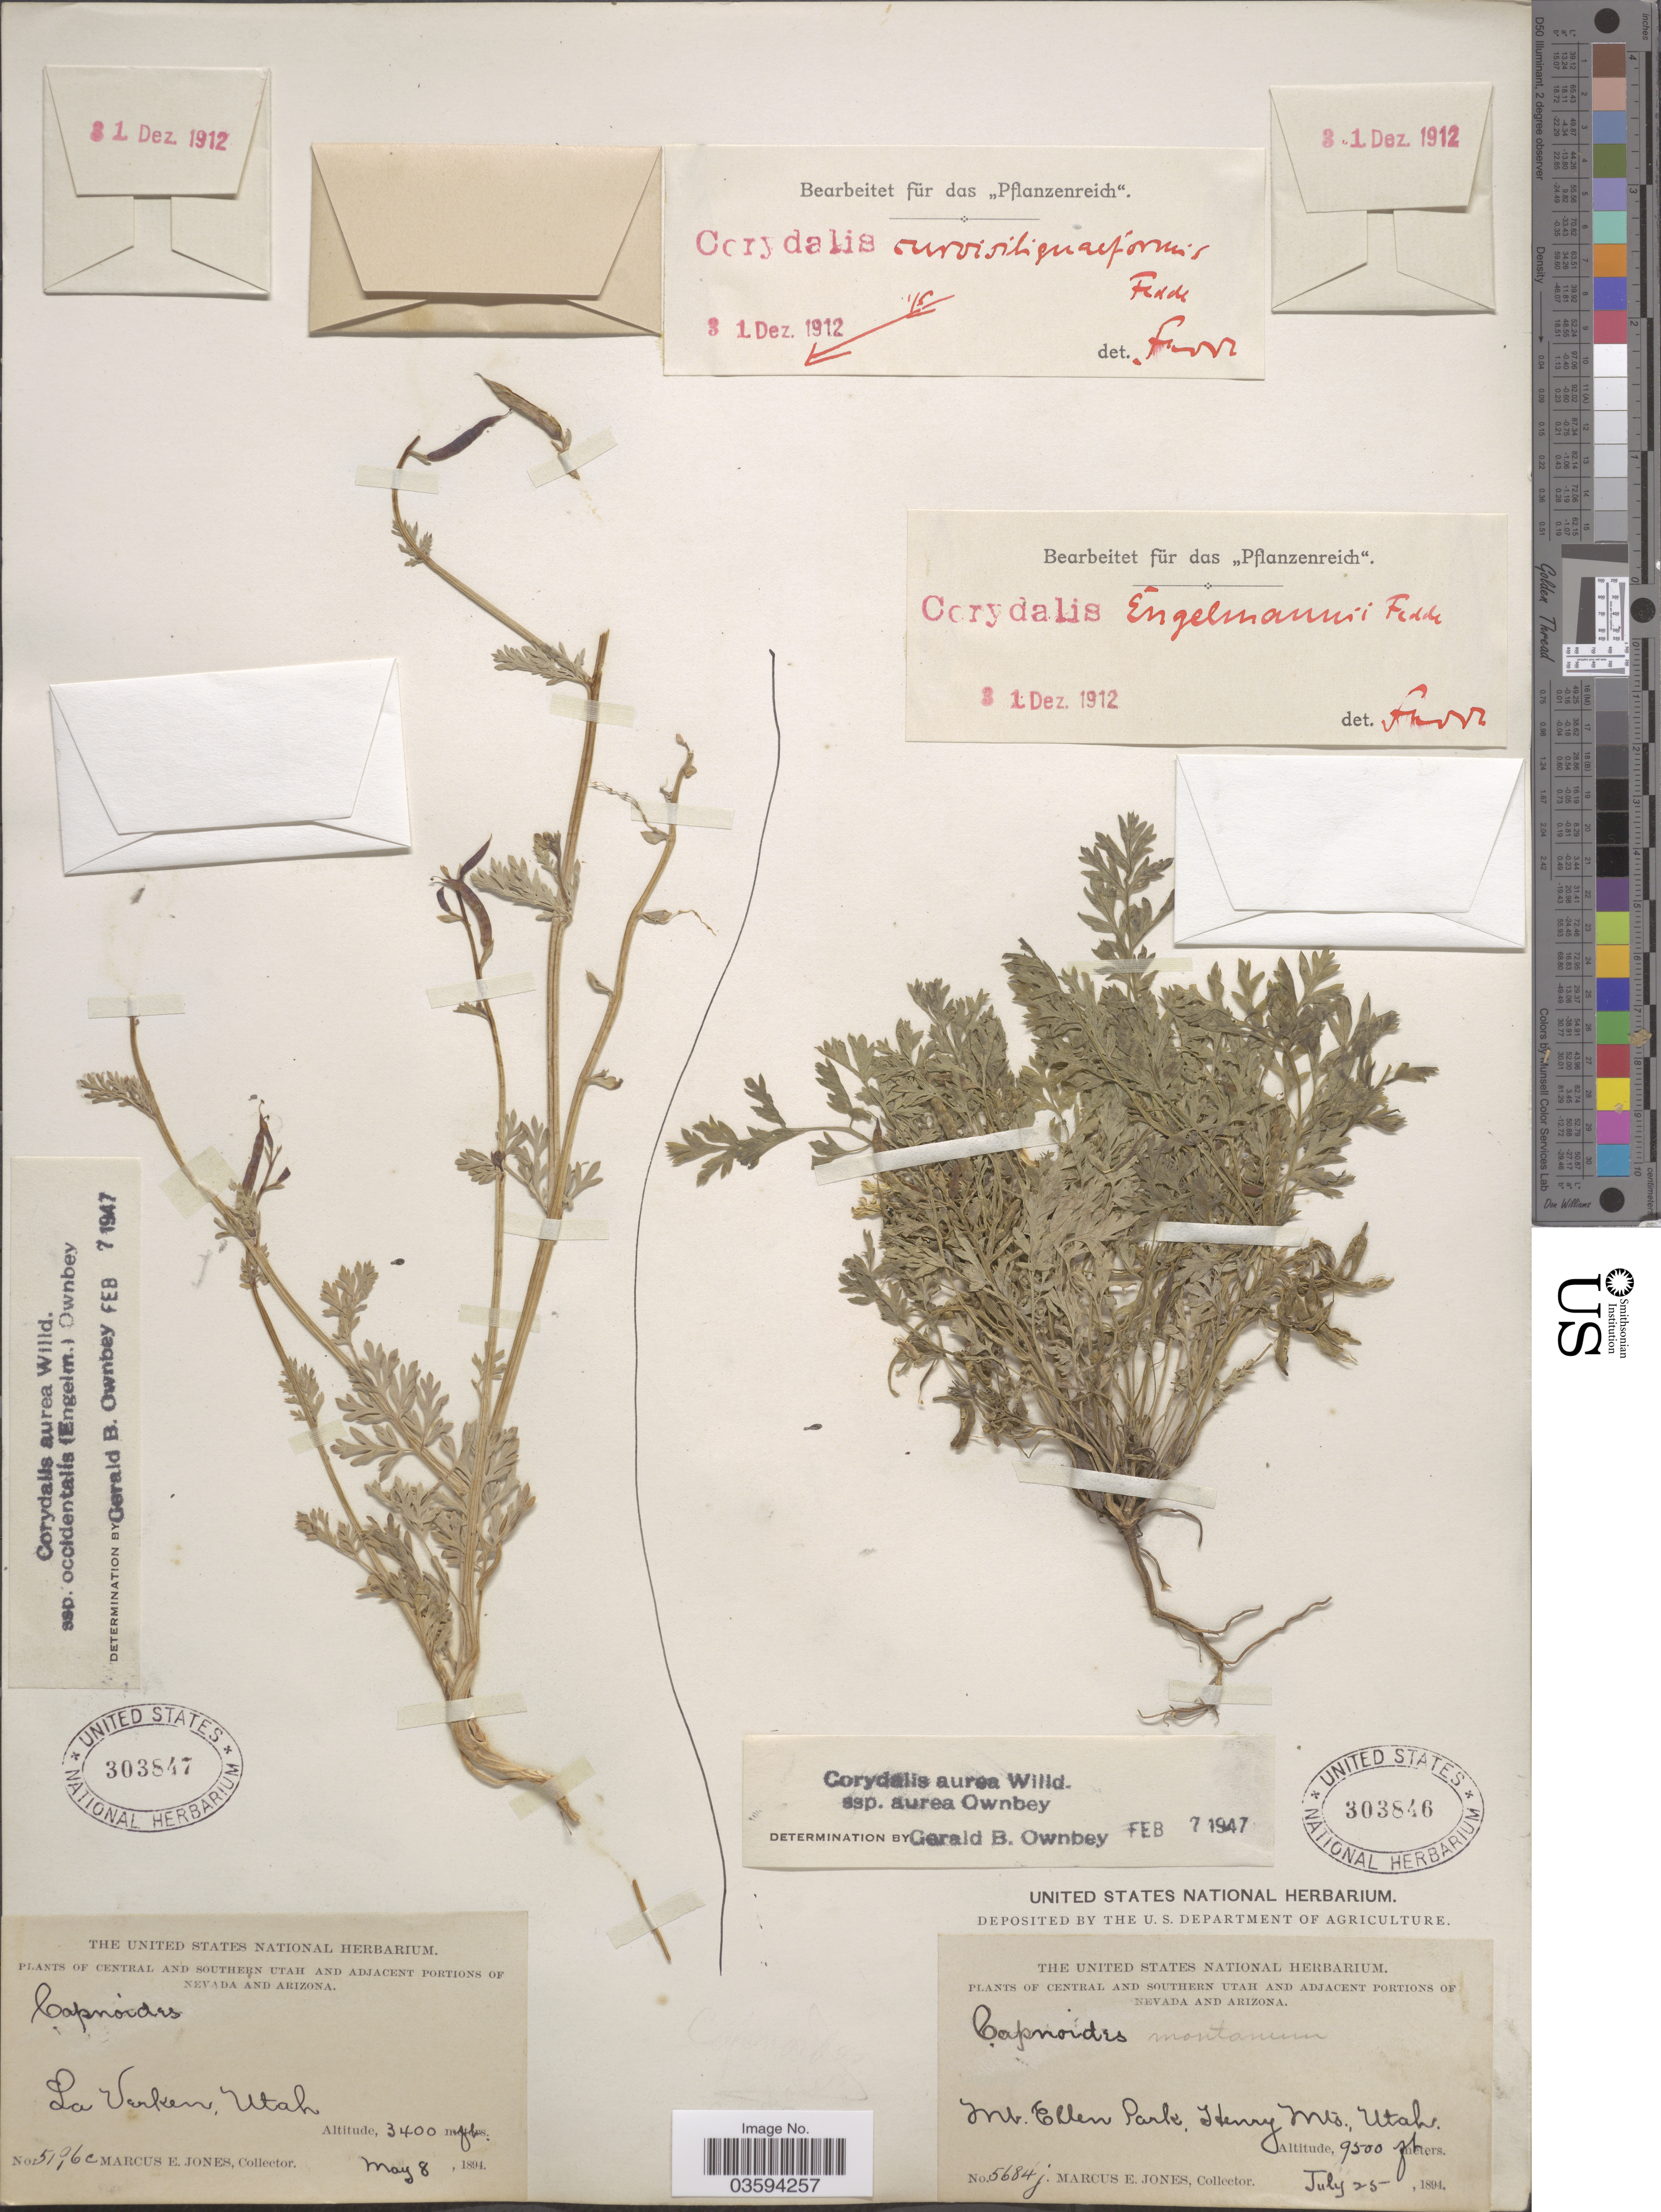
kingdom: Plantae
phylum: Tracheophyta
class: Magnoliopsida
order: Ranunculales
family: Papaveraceae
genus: Corydalis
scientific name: Corydalis aurea subsp. occidentalis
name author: Willd.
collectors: M. E. Jones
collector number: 5196c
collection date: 1894-05-08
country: United States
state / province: Utah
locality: Central and Southern Utah. La Verken.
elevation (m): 1036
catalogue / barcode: US 303847-2